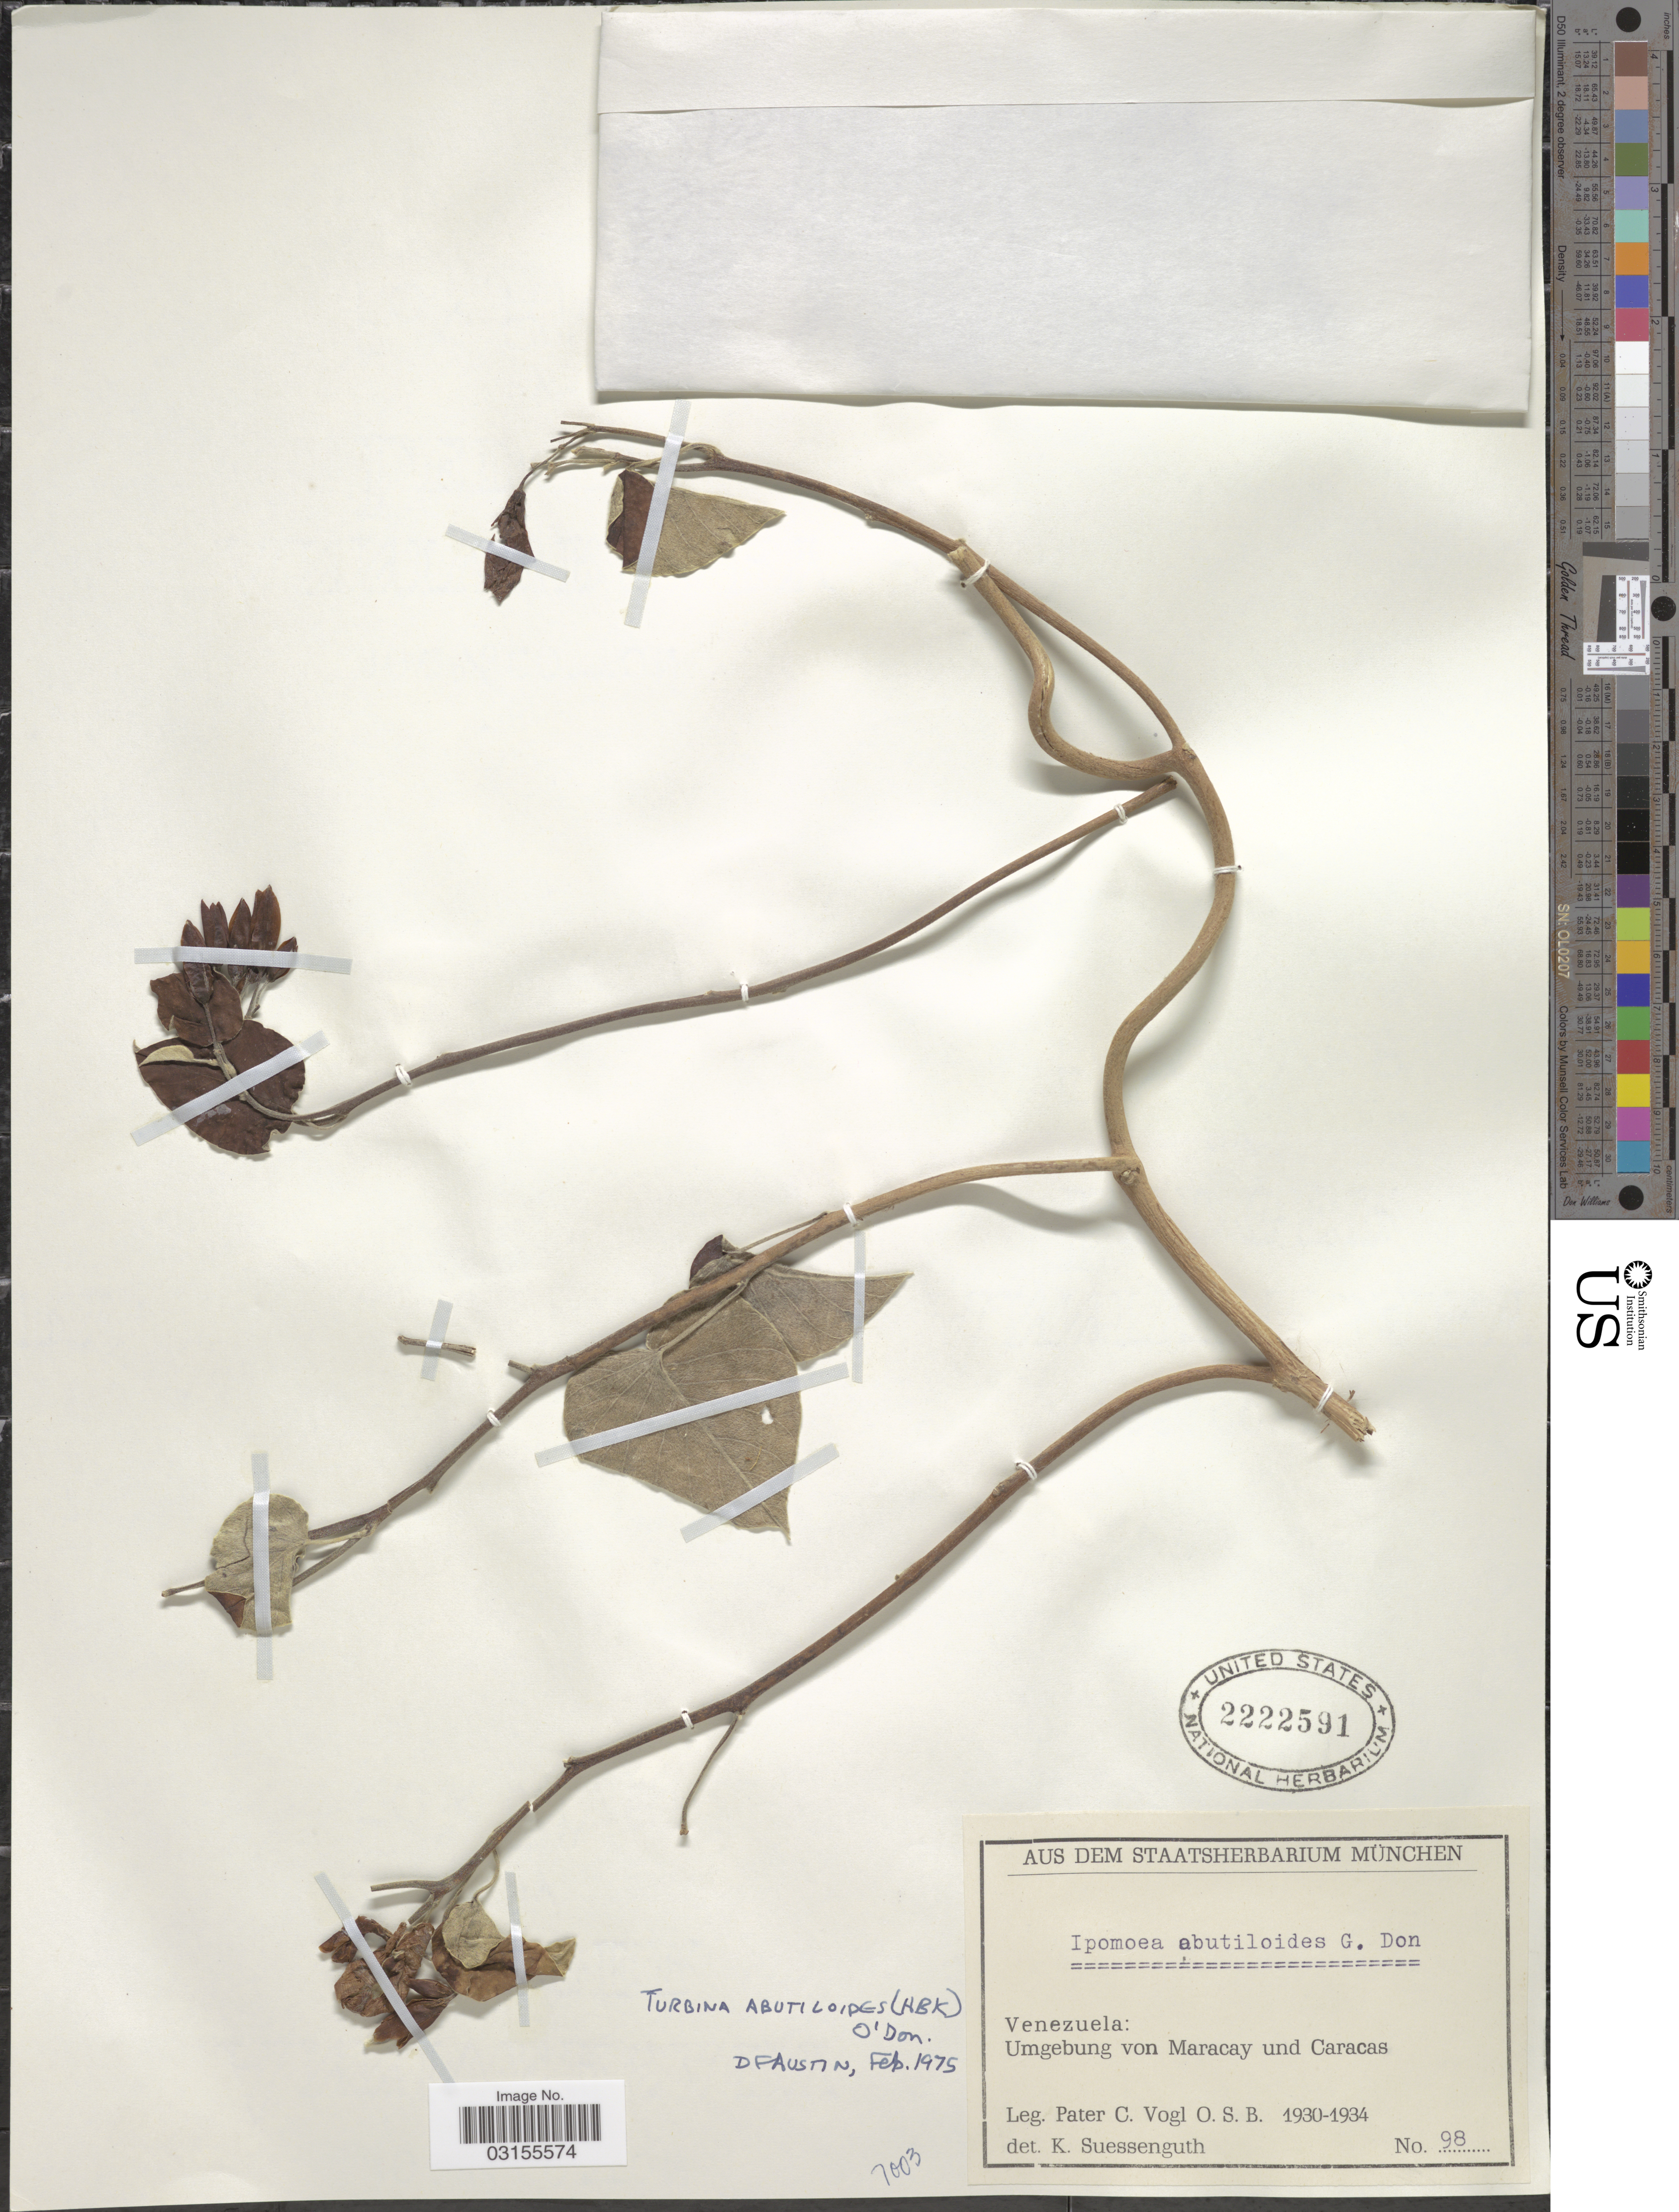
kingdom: Plantae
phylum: Tracheophyta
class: Magnoliopsida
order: Solanales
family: Convolvulaceae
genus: Turbina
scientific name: Turbina abutiloides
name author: (Kunth) O'Donell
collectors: P. Vogl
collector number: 98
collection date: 1930/1934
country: Venezuela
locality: Umgebung von Maracay und Caracas.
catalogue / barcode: US 2222591